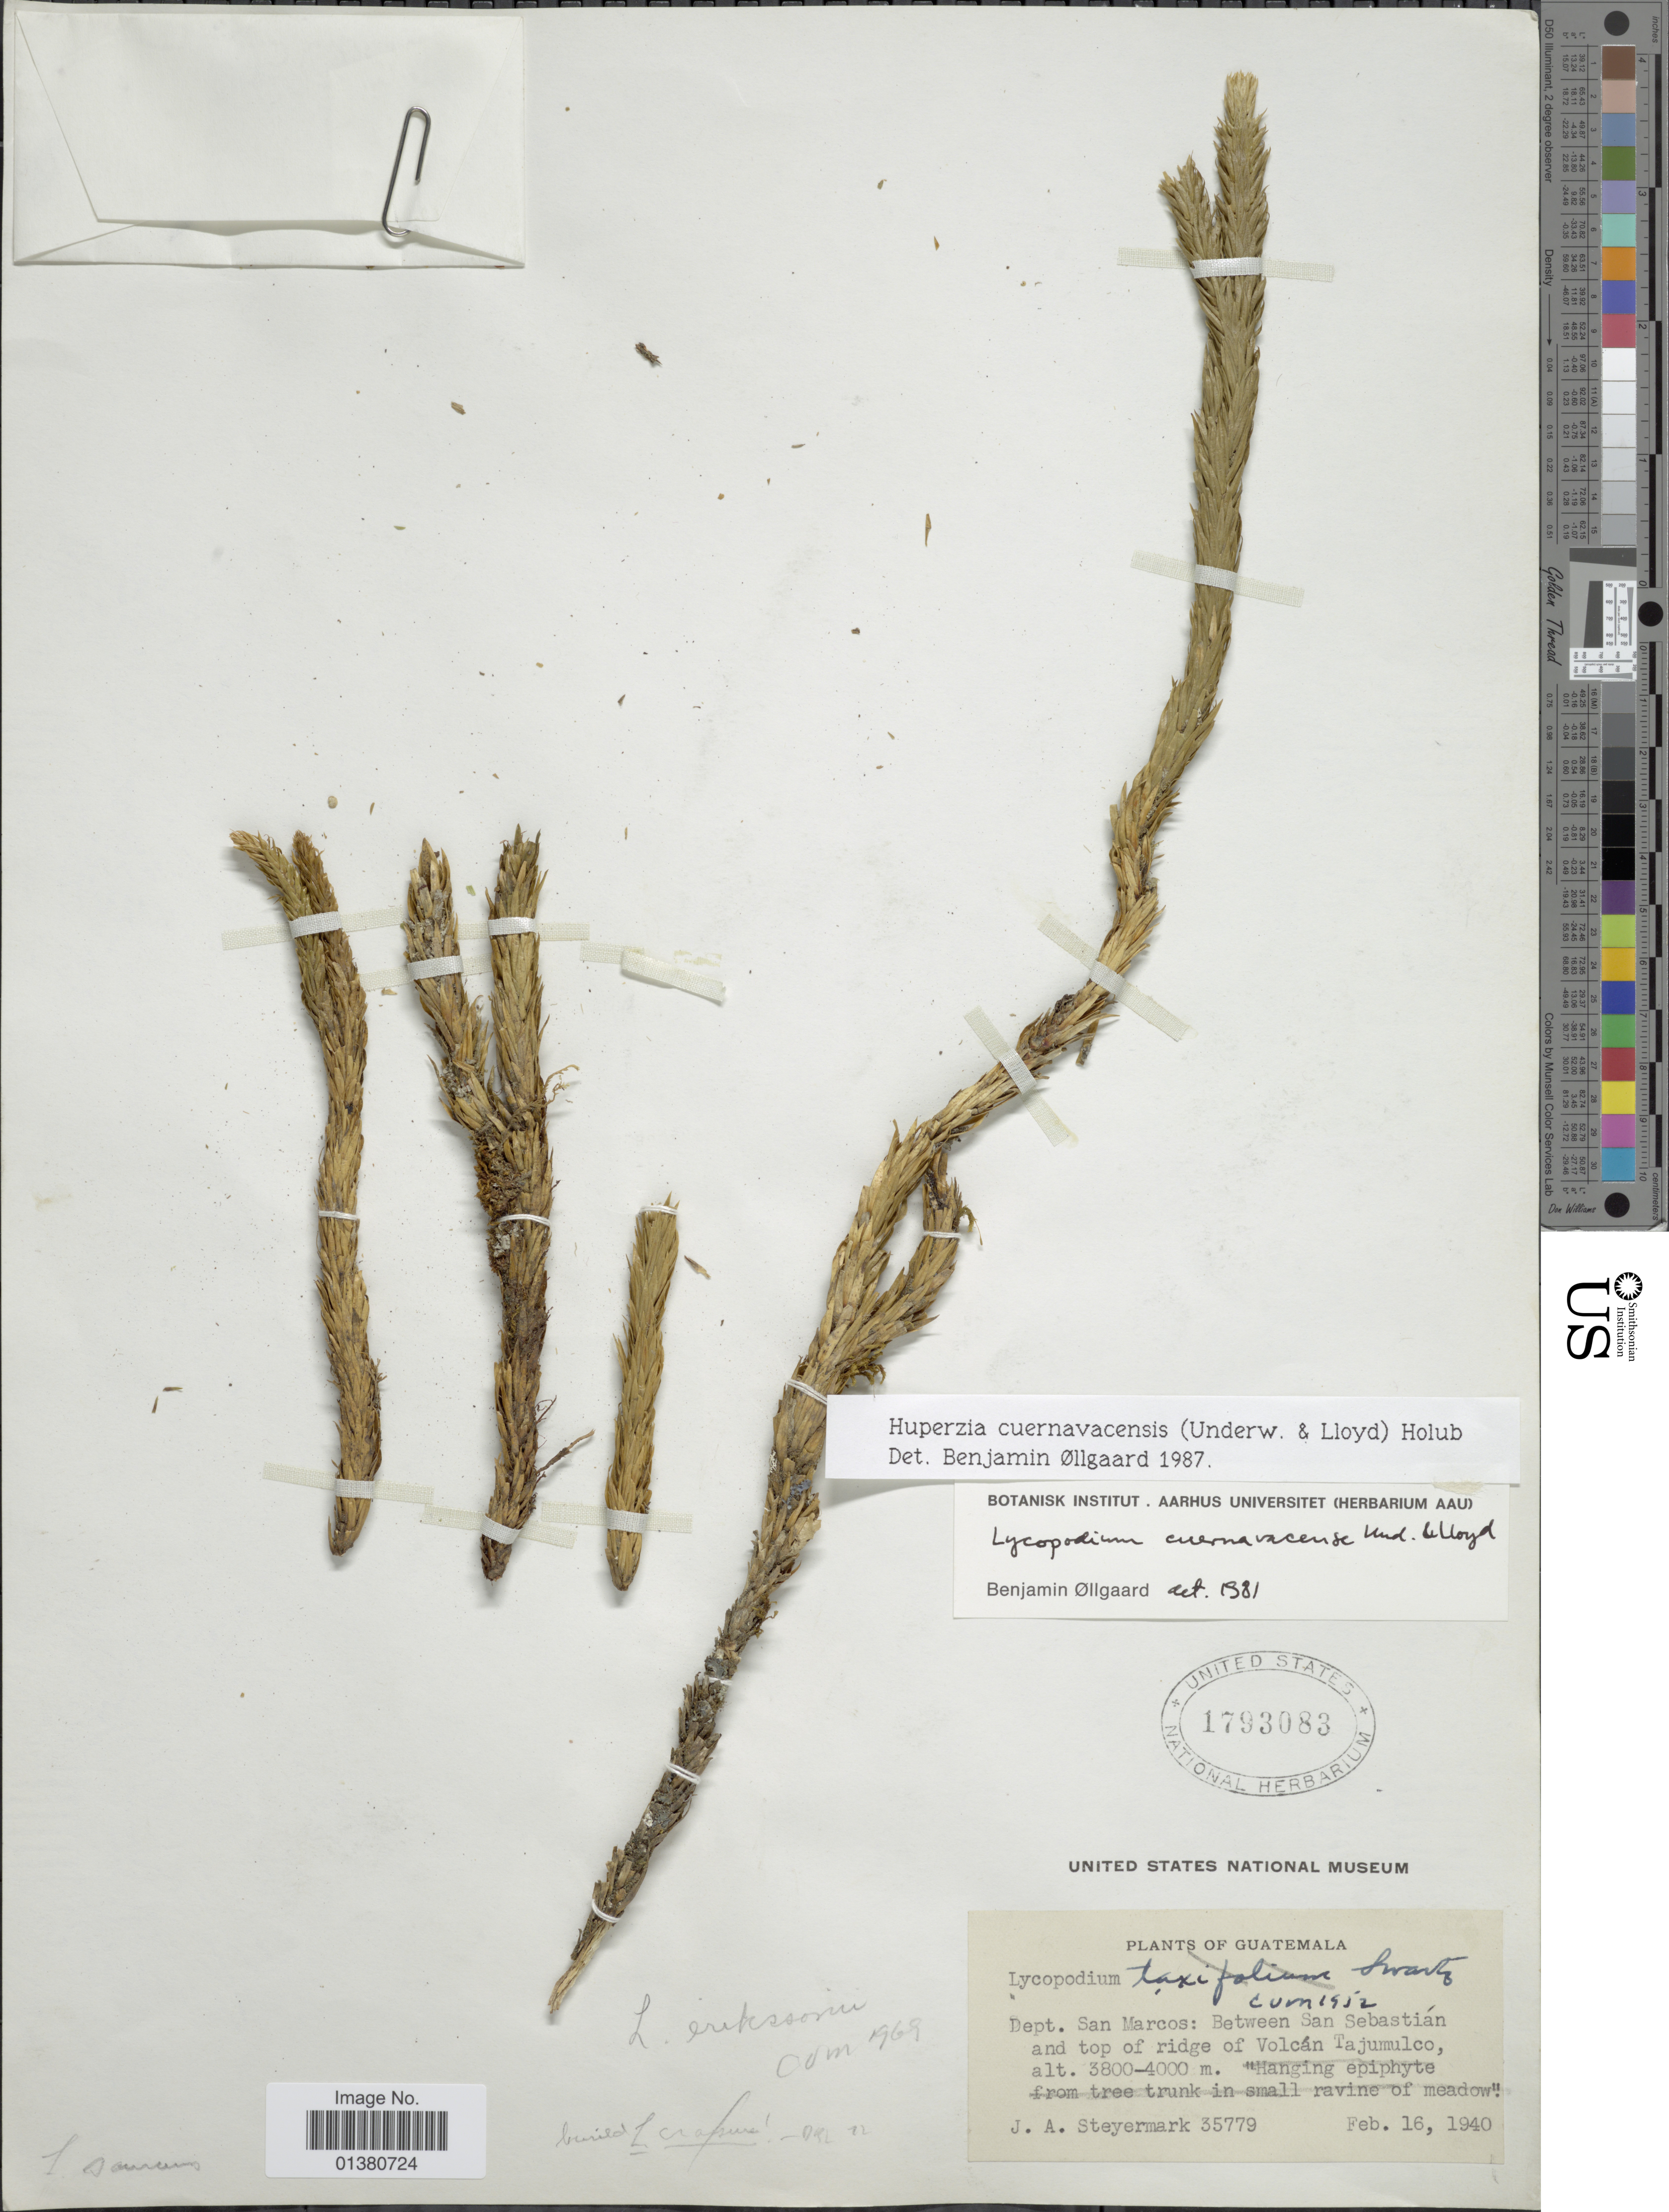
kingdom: Plantae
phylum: Tracheophyta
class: Lycopodiopsida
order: Lycopodiales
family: Lycopodiaceae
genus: Phlegmariurus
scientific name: Phlegmariurus cuernavacensis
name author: (Underw. & F.E. Lloyd) B. Øllg.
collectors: J. Steyermark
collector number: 35779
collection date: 1940-02-16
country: Guatemala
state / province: San Marcos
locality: Dept. San Marcos: between San Sebastián and top of ridge of Volcán Tajumulco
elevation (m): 3800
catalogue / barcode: US 1793083